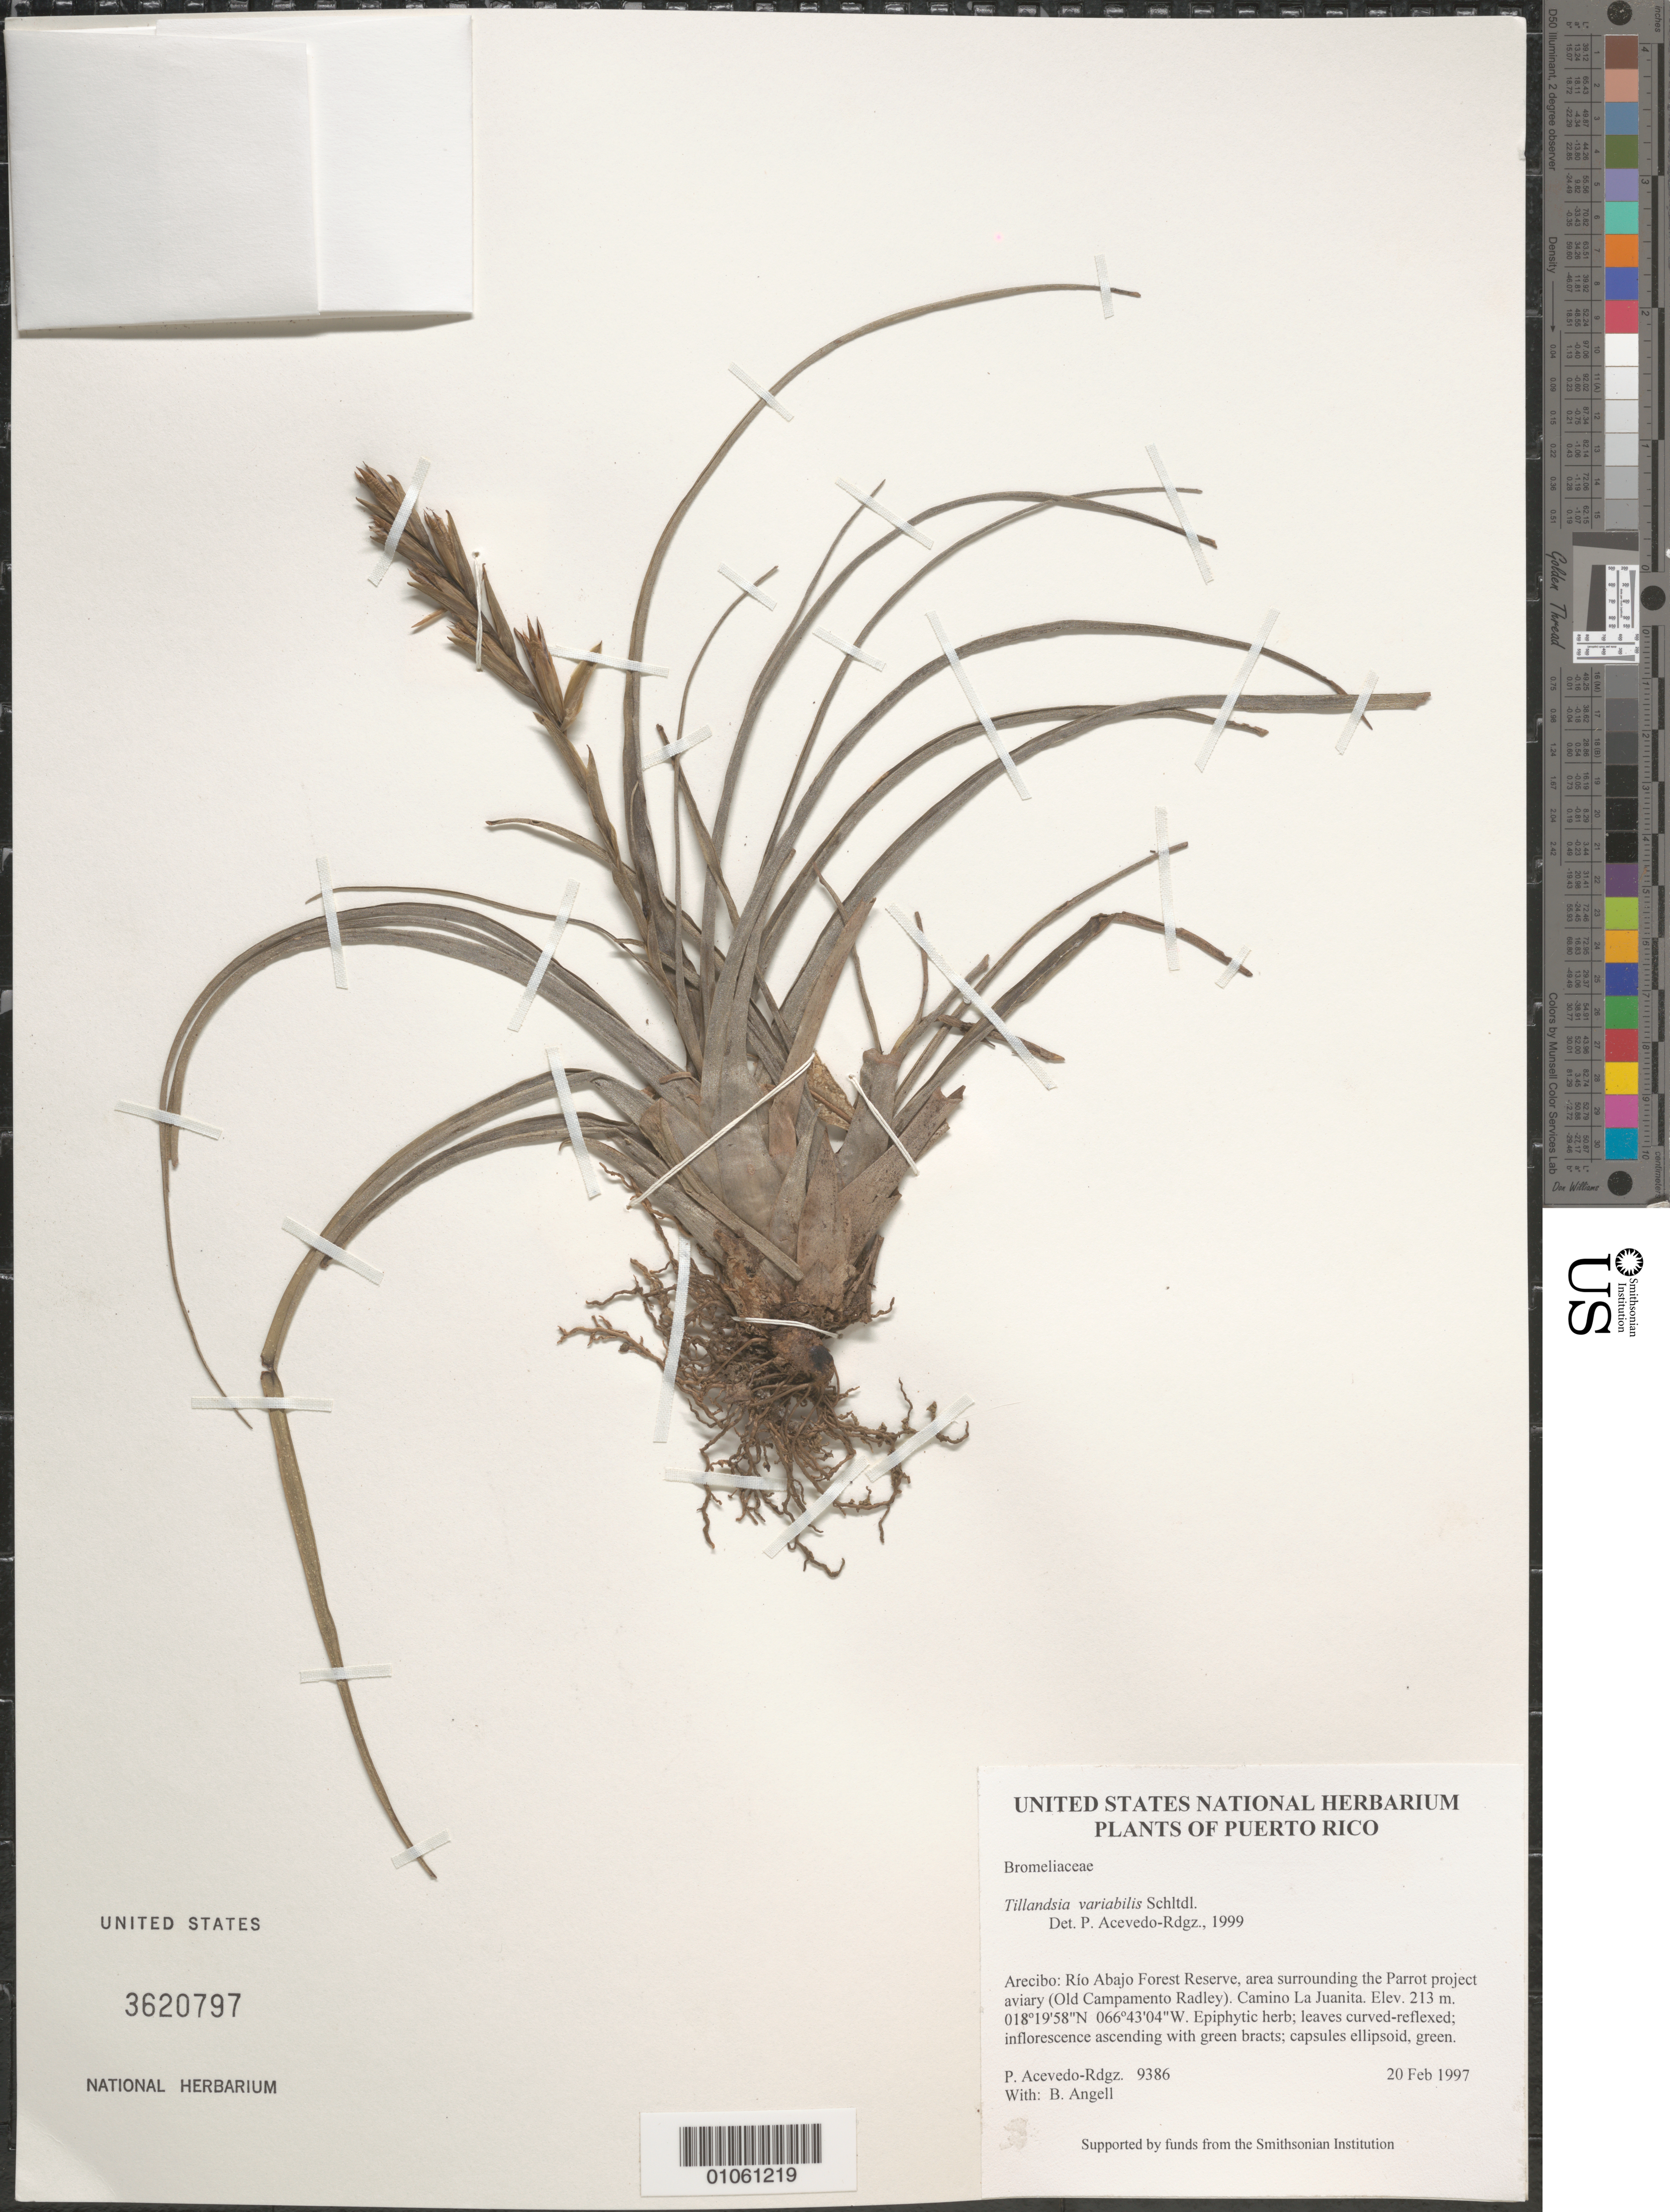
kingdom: Plantae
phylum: Tracheophyta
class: Liliopsida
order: Poales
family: Bromeliaceae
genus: Tillandsia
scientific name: Tillandsia variabilis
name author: Schltdl.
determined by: Acevedo-Rodríguez, P., (BOT), Smithsonian Institution - National Museum of Natural History (UNITED STATES)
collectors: P. Acevedo-Rodr. & Bobbi Angell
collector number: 9386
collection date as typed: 20 Feb 1997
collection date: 1997-02-20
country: Puerto Rico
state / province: Arecibo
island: Puerto Rico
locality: Arecibo: Río Abajo Forest Reserve, area surrounding the Parrot project aviary (Old Campamento Radley). Camino La Juanita.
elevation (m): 213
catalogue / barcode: US 3620797